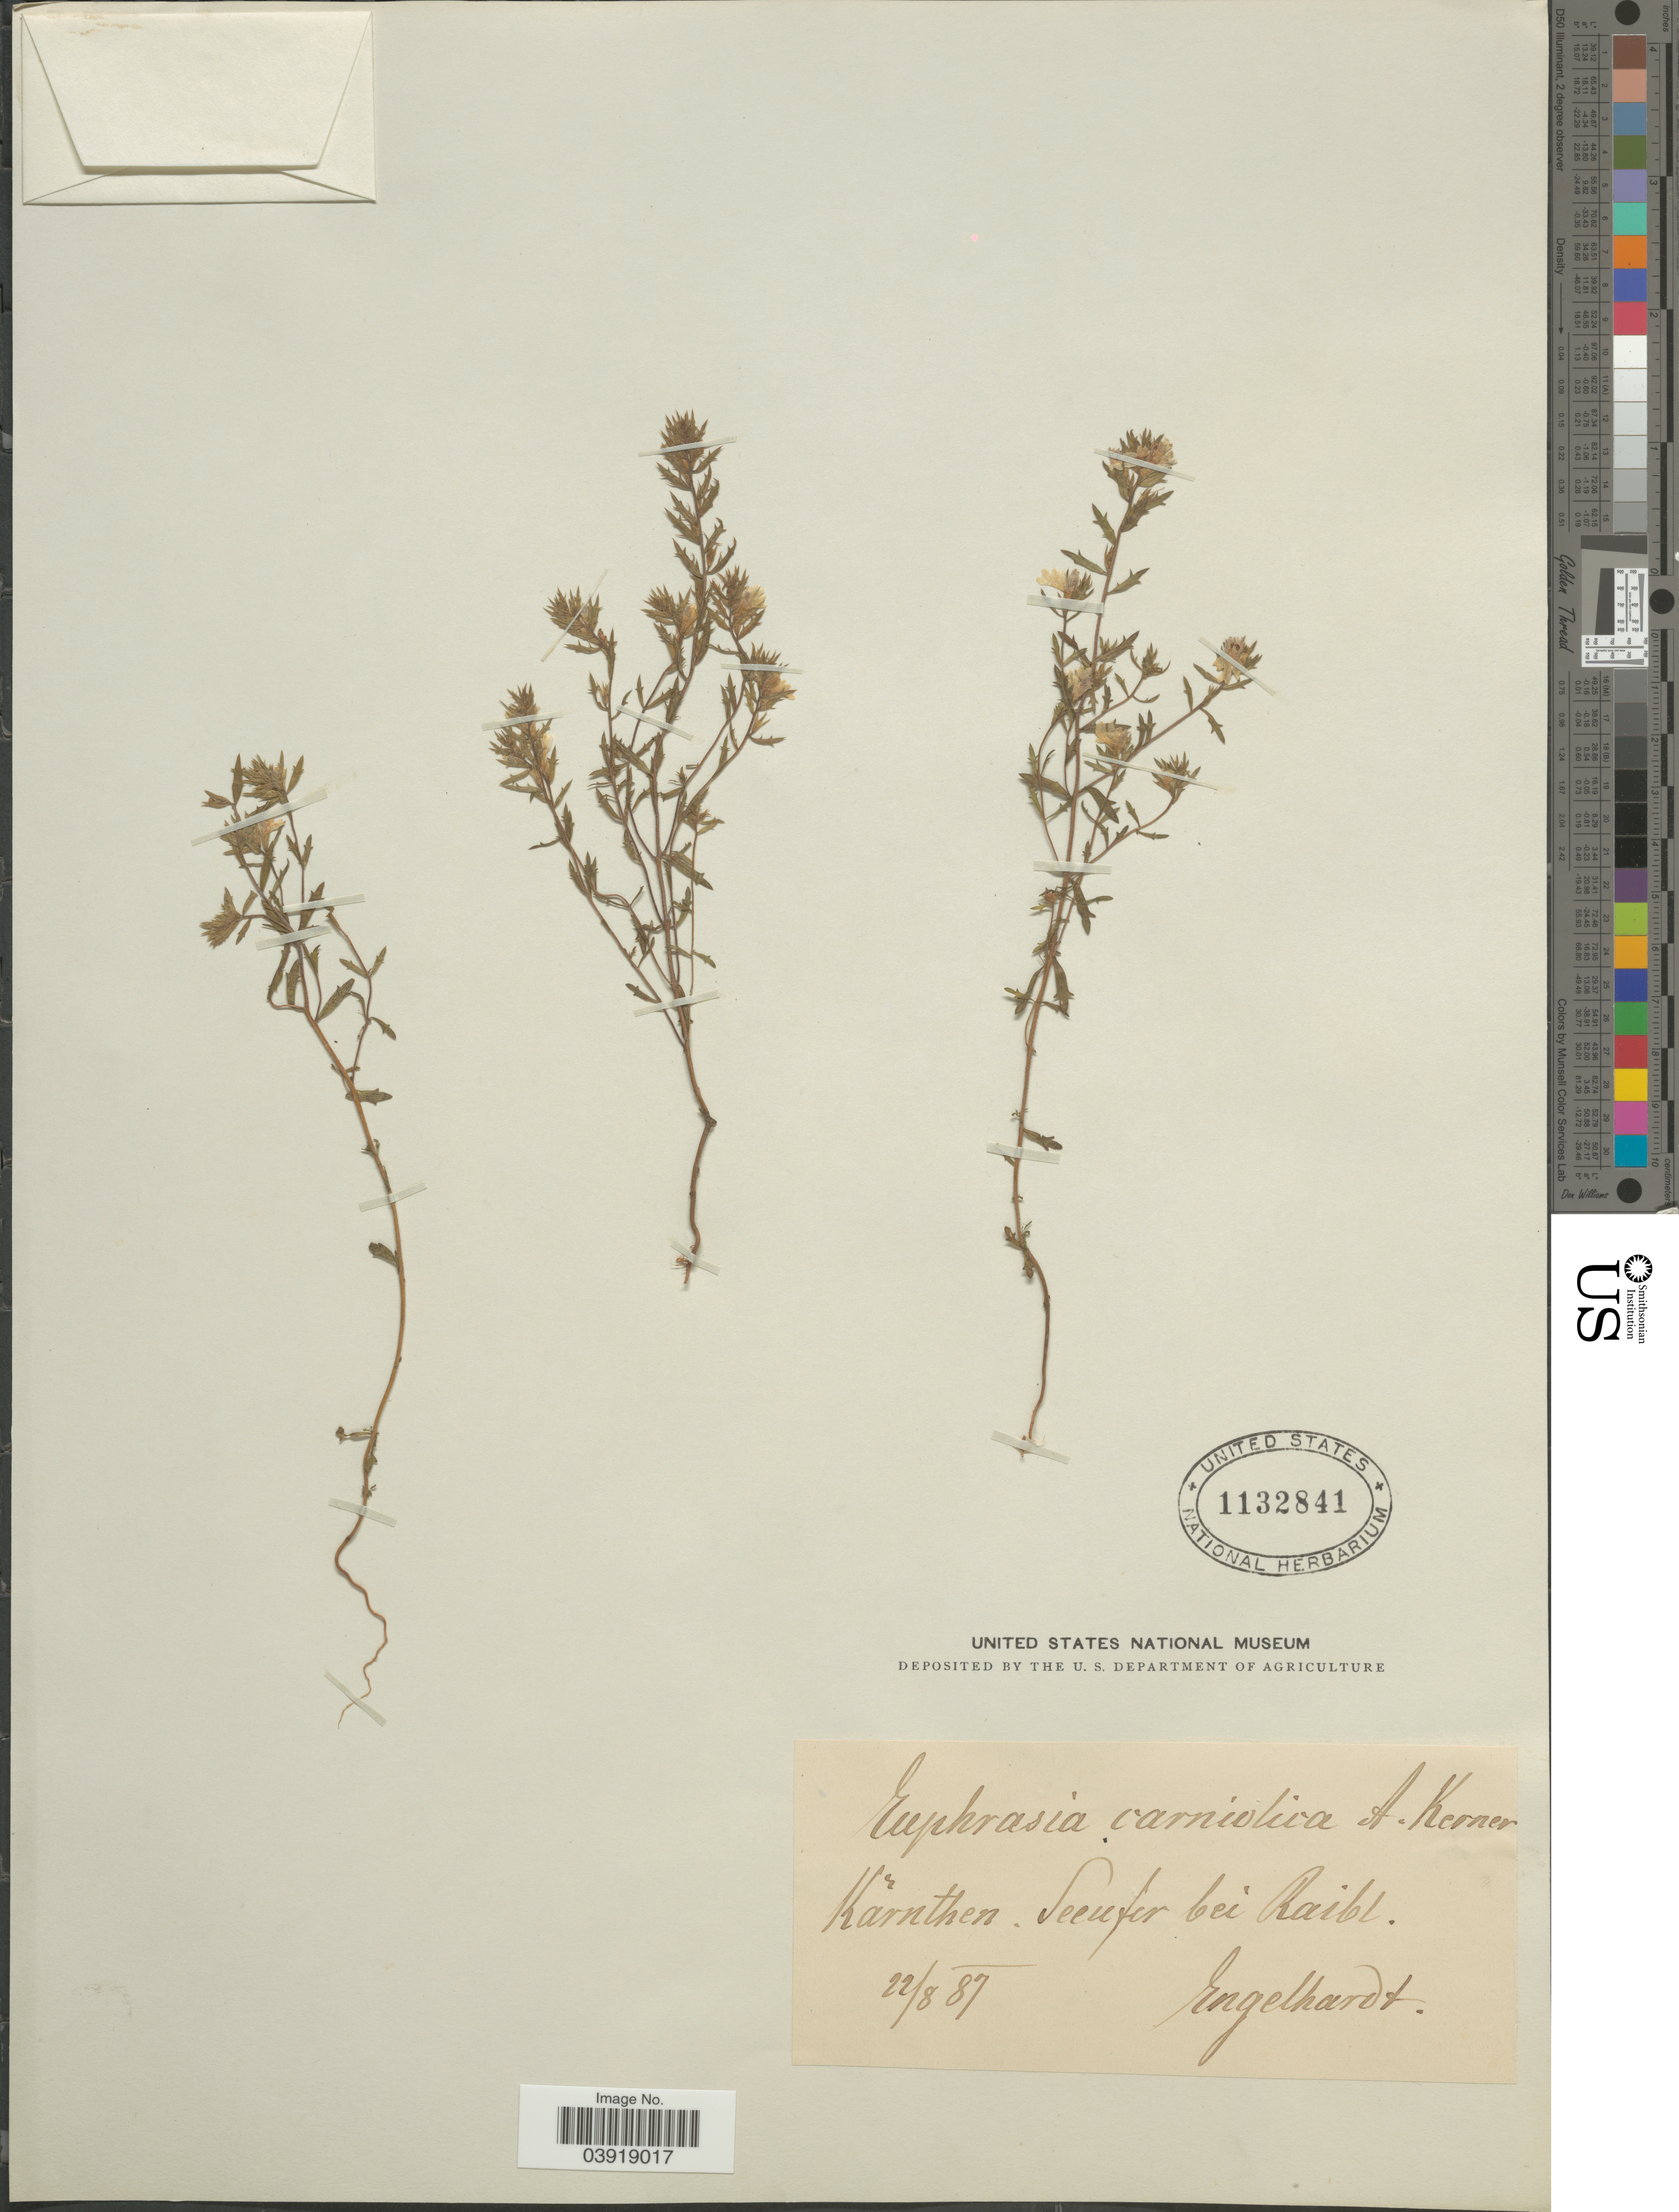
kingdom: Plantae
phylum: Tracheophyta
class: Magnoliopsida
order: Lamiales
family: Orobanchaceae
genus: Euphrasia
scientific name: Euphrasia carniolica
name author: A. Kern.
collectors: -. Engelhardt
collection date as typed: Transcribed d/m/y: 22/8/87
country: Austria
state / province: Karnten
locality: Kãrnthen. Secufer bei Rabl.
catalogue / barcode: US 1132841